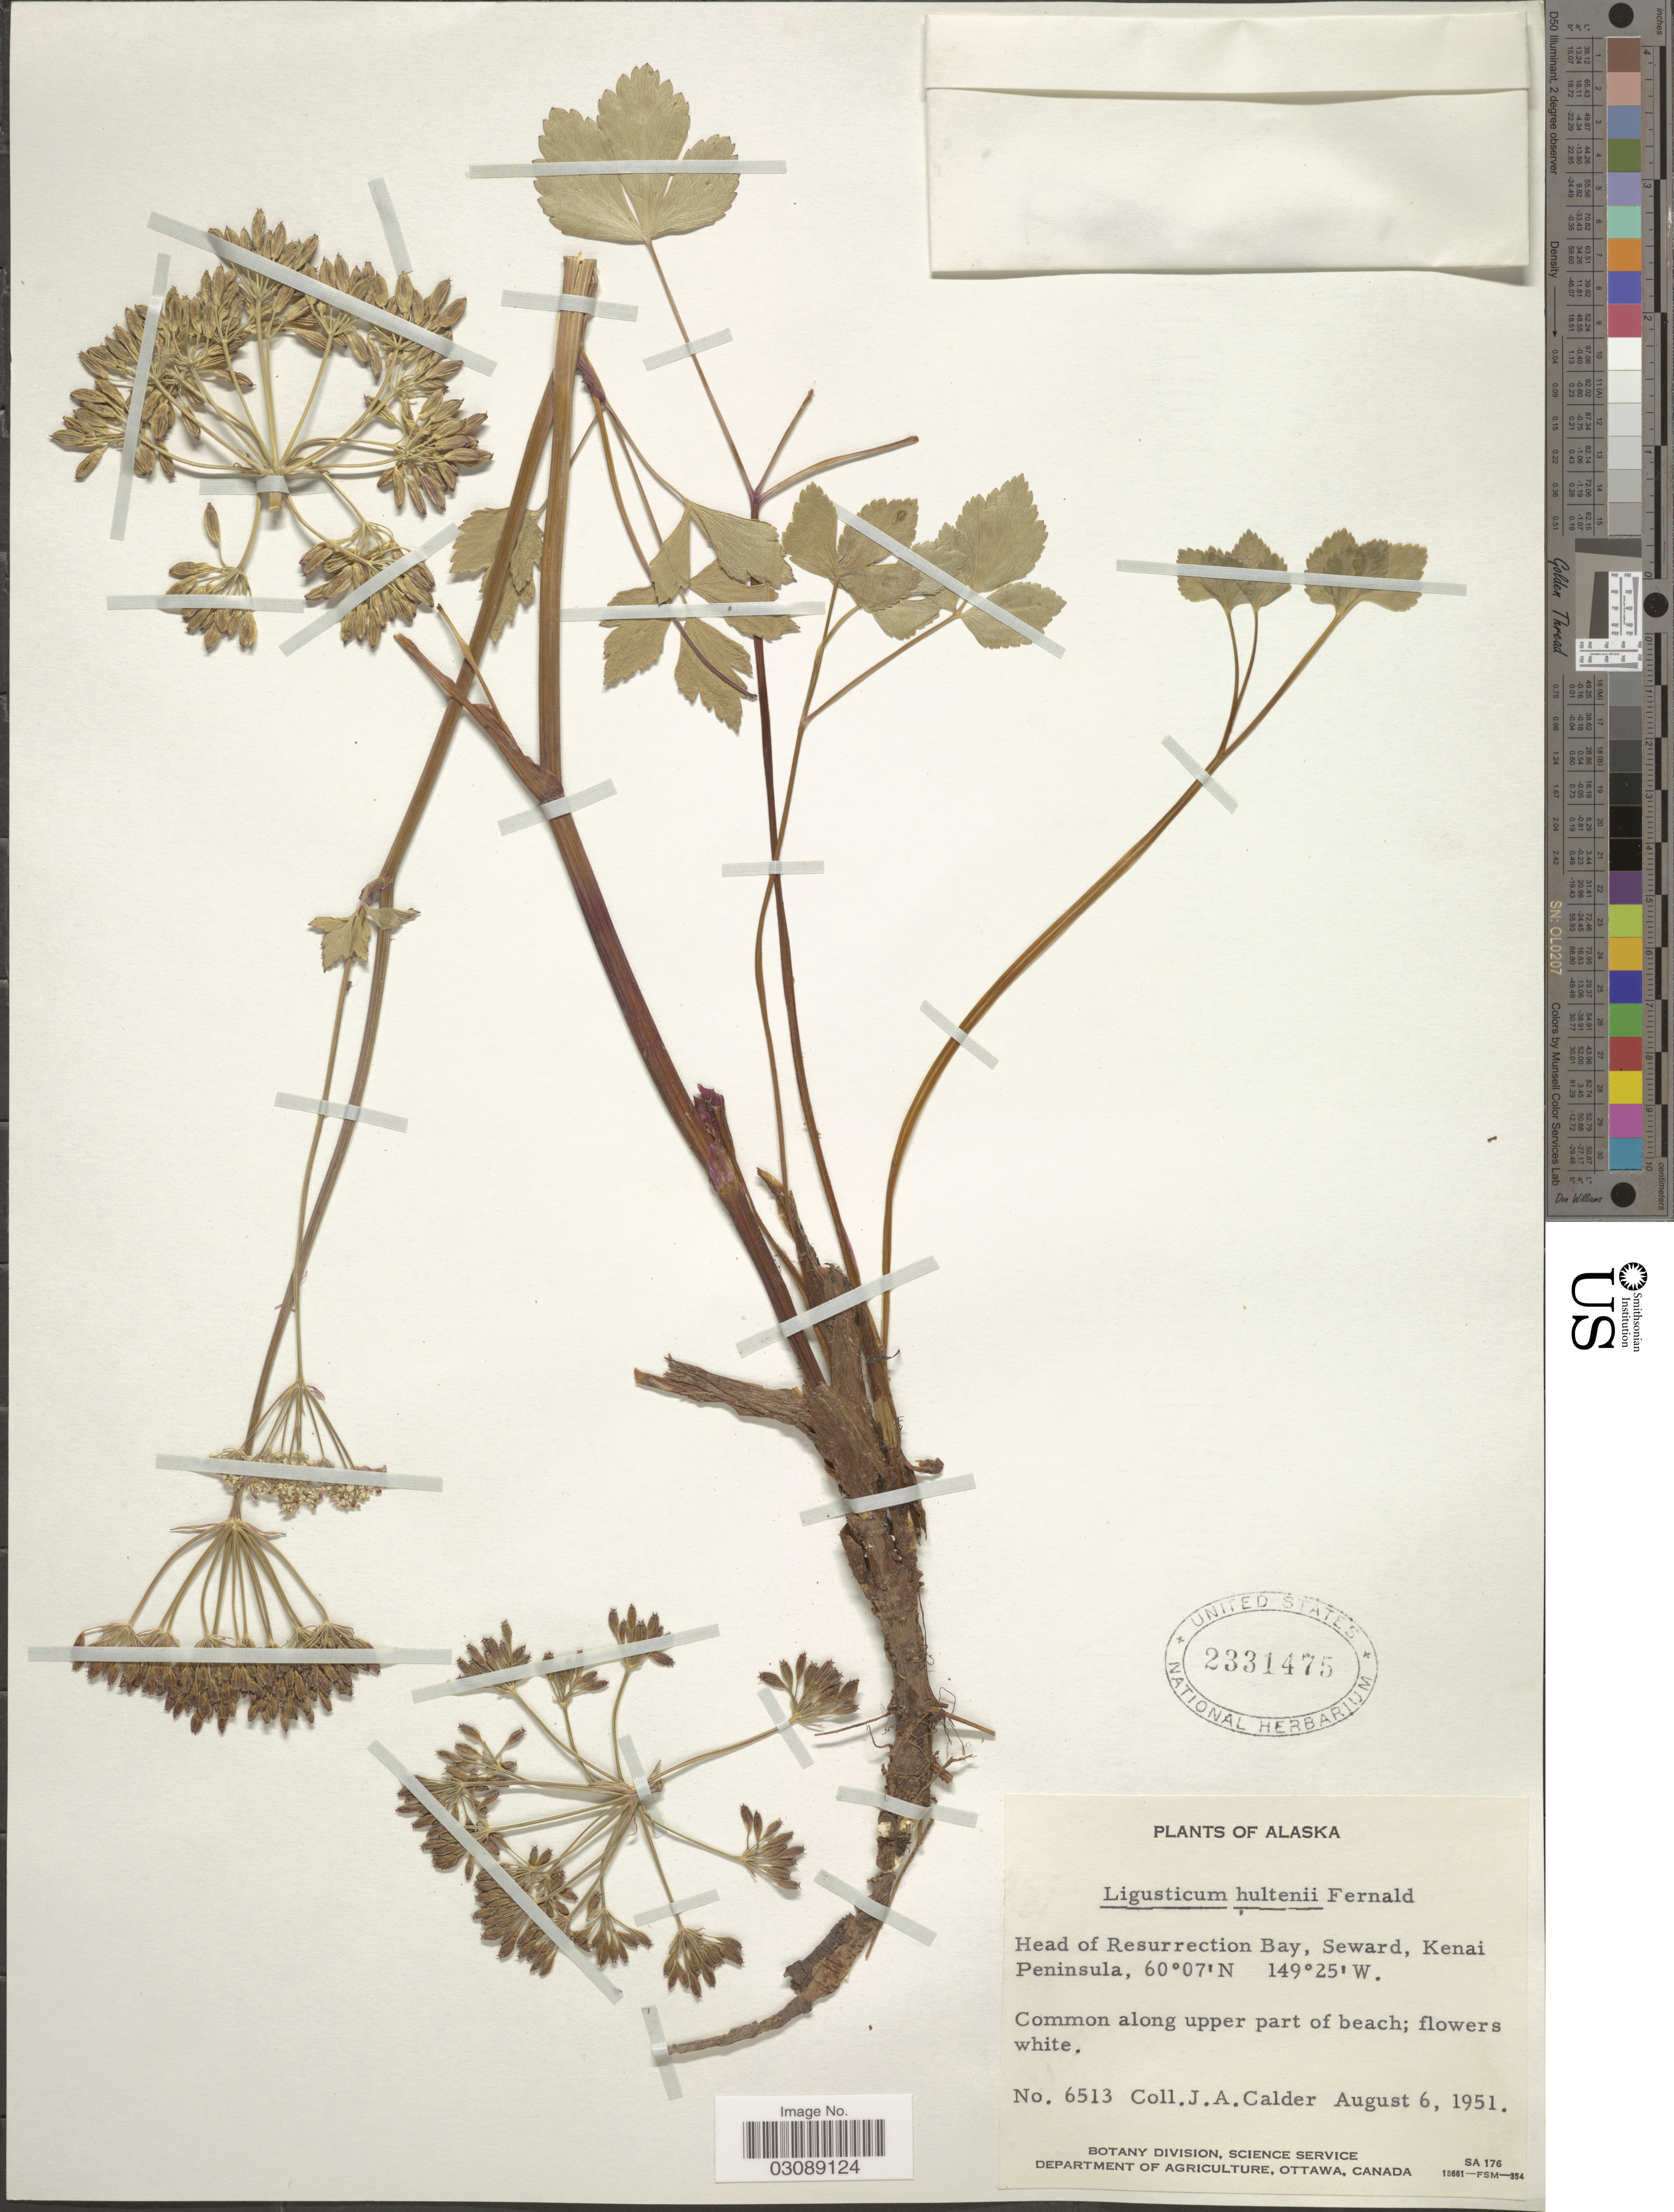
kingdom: Plantae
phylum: Tracheophyta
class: Magnoliopsida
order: Apiales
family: Apiaceae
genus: Ligusticum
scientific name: Ligusticum scoticum subsp. hultenii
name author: (Fernald) Calder & Roy L. Taylor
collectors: J. A. Calder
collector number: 6513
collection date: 1951-08-06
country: United States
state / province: Alaska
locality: Head of Resurrection Bay, Seward, Kenai Peninsula.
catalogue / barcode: US 2331475